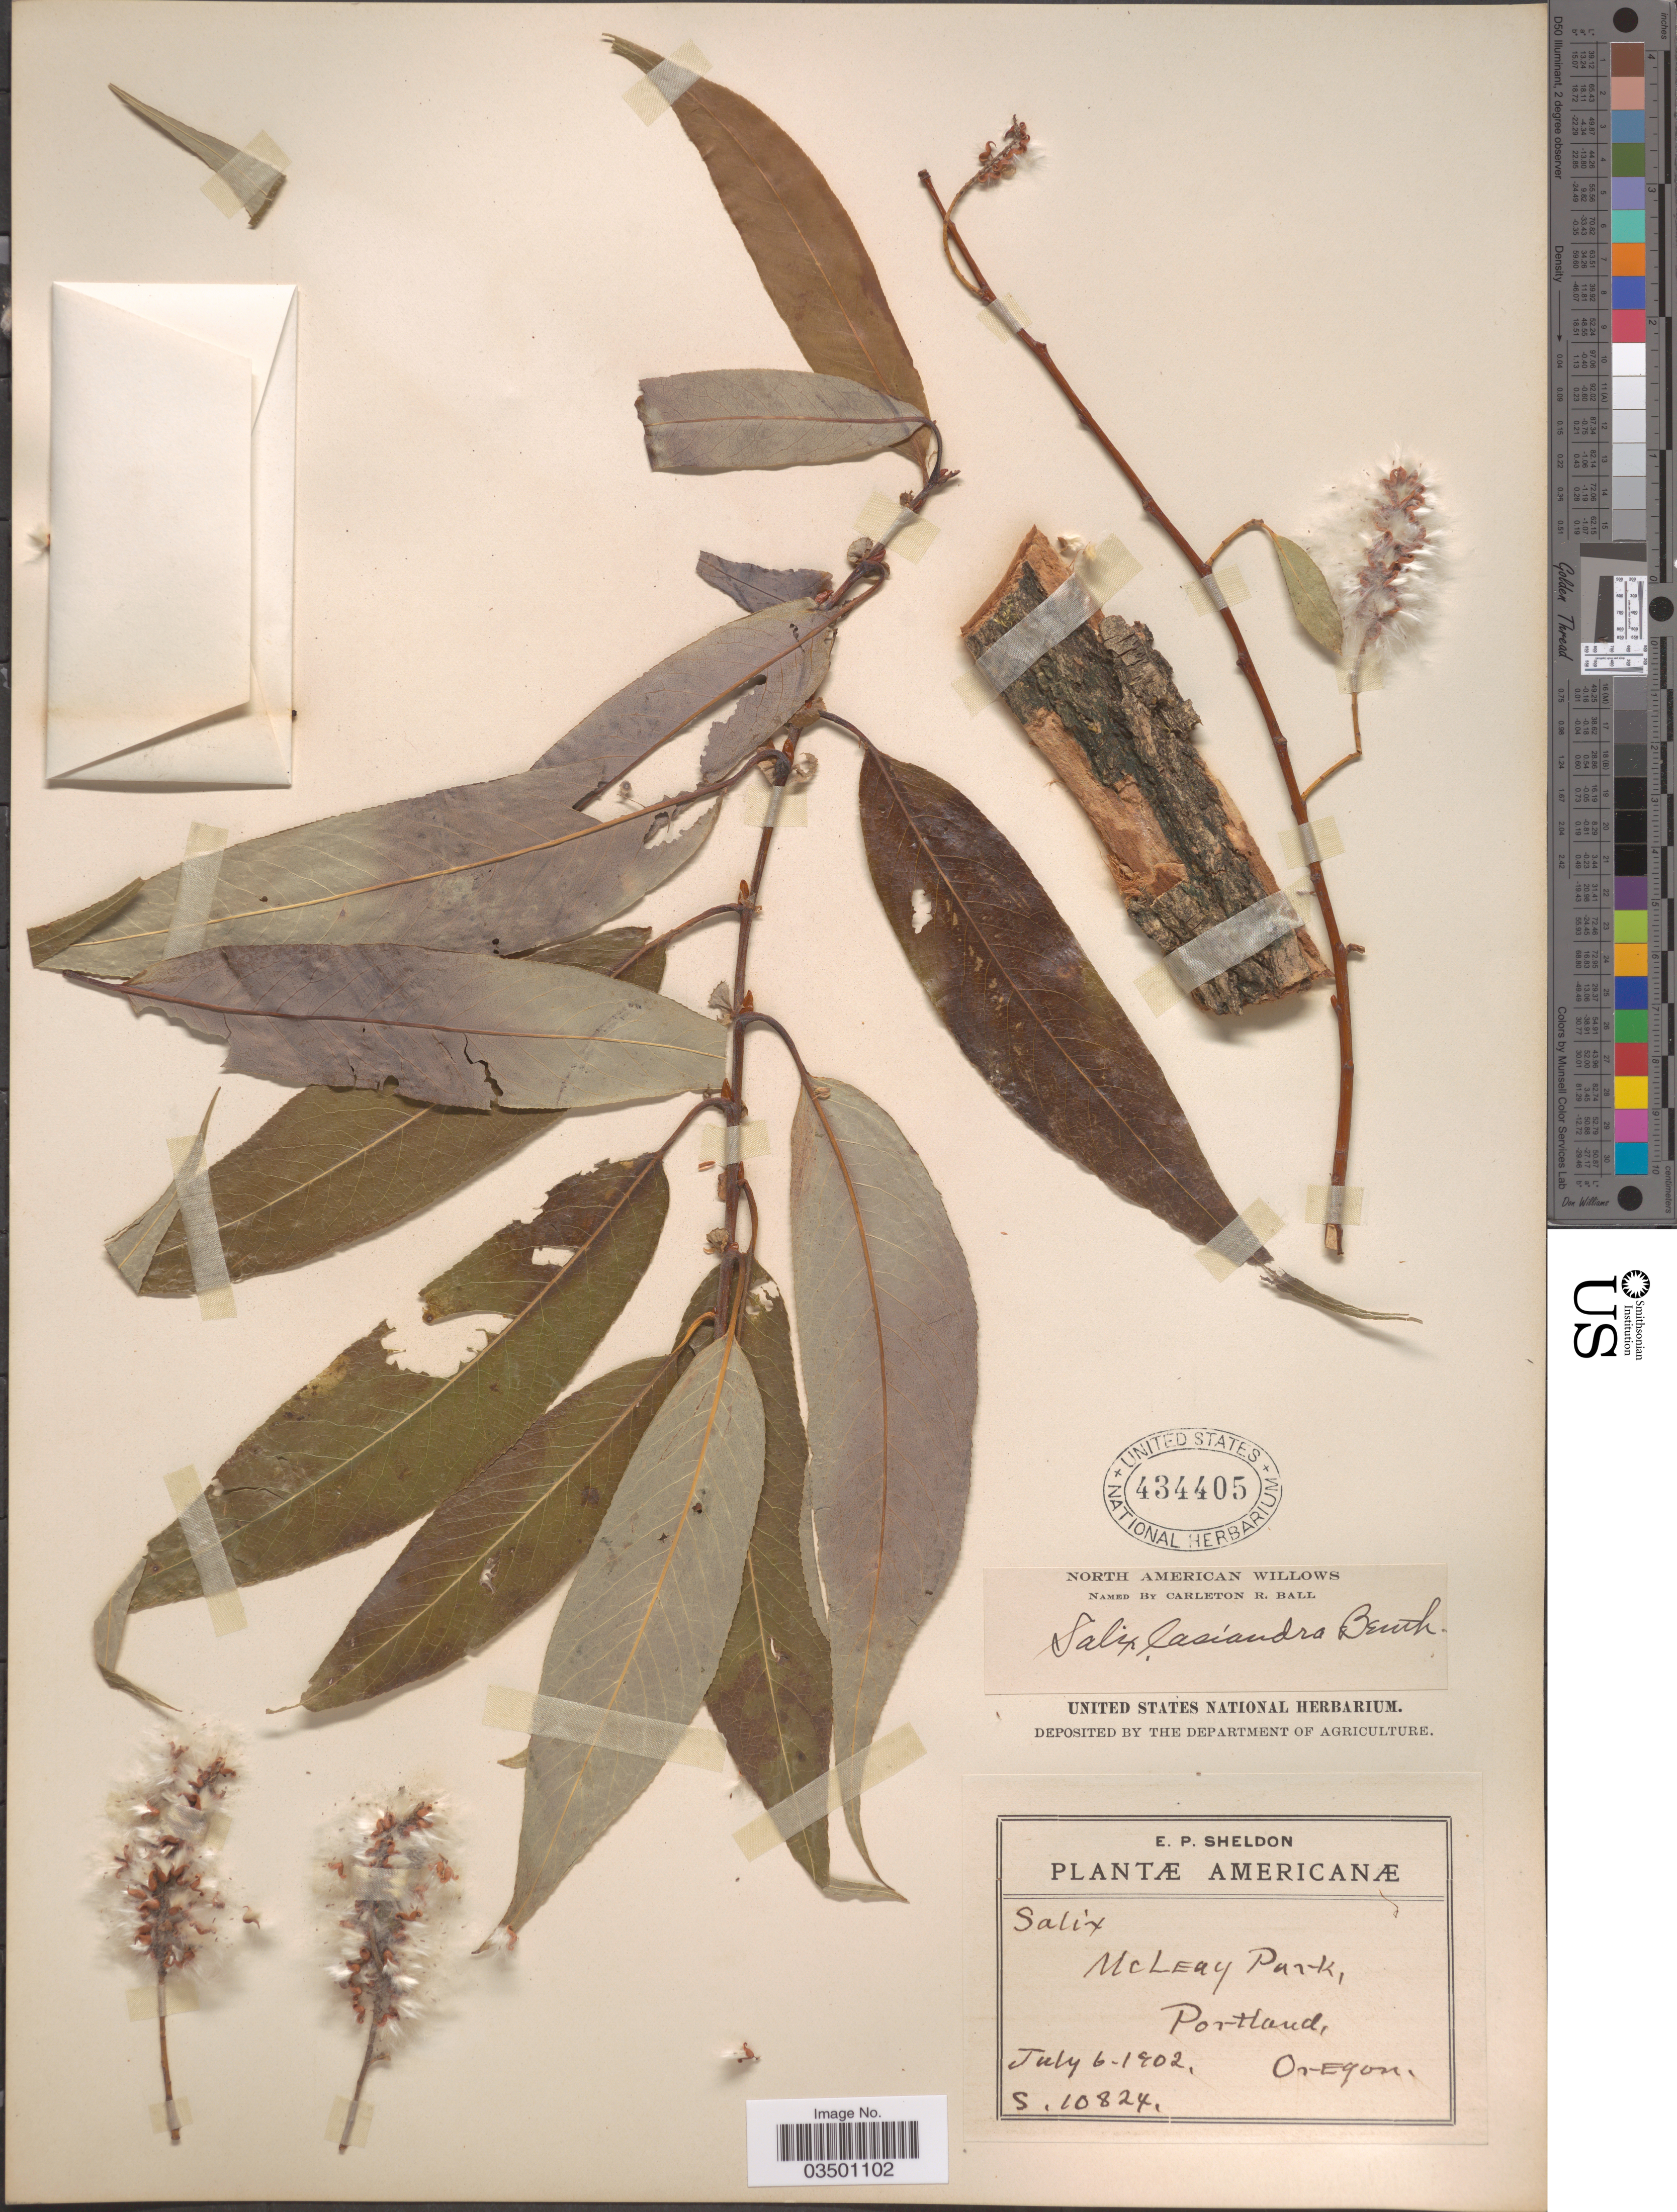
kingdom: Plantae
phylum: Tracheophyta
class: Magnoliopsida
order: Malpighiales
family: Salicaceae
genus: Salix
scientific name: Salix lasiandra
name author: Benth.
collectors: E. P. Sheldon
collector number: S10824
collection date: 1902-07-06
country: United States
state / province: Oregon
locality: Portland.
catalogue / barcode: US 434405